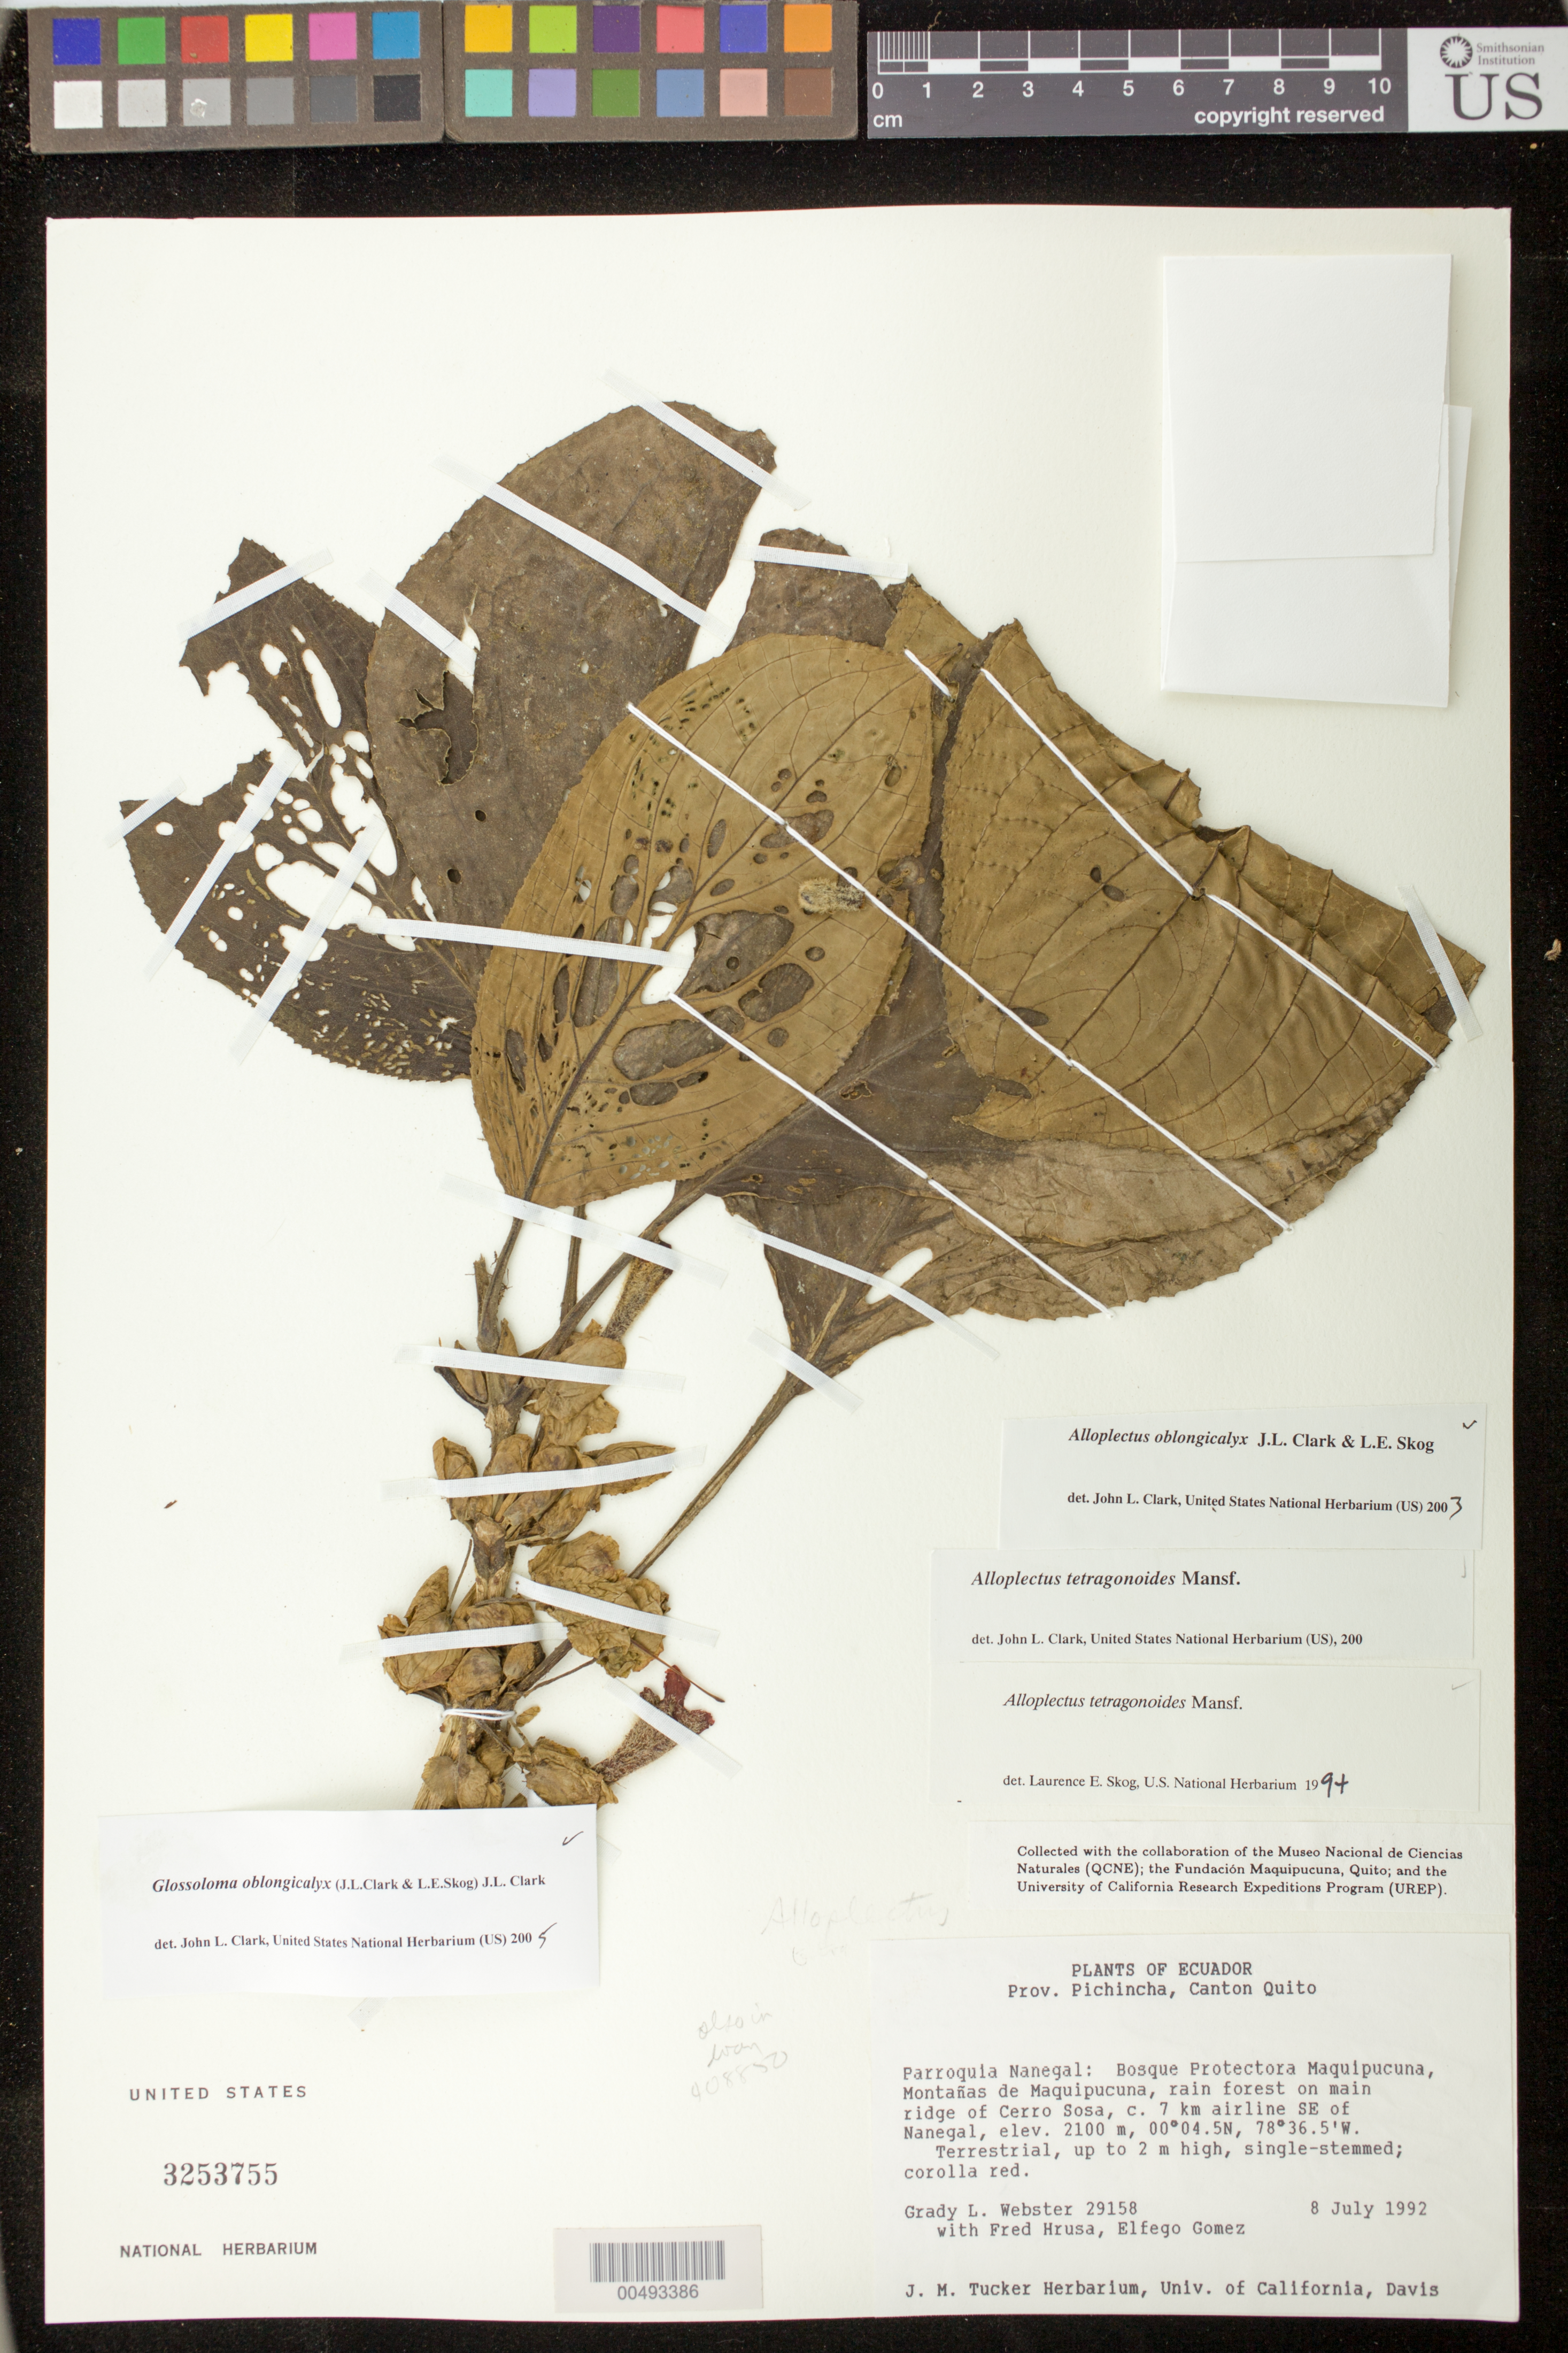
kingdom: Plantae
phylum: Tracheophyta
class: Magnoliopsida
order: Lamiales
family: Gesneriaceae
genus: Glossoloma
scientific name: Glossoloma oblongicalyx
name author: (J.L. Clark & L.E. Skog) J.L. Clark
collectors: G. L. Webster, G. Hrusa & E. Gomez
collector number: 29158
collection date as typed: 08 Jul 1992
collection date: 1992-07-08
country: Ecuador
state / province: Pichincha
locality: Canton Quito, Parroquia Nanegal: Bosque Protector Maquipucuna, Montañas de Maquipucuna, rain forest on main ridge of Cerro Sosa, c. 7 km airline SE of Nanegal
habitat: Rain forest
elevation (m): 2100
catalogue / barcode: US 3253755